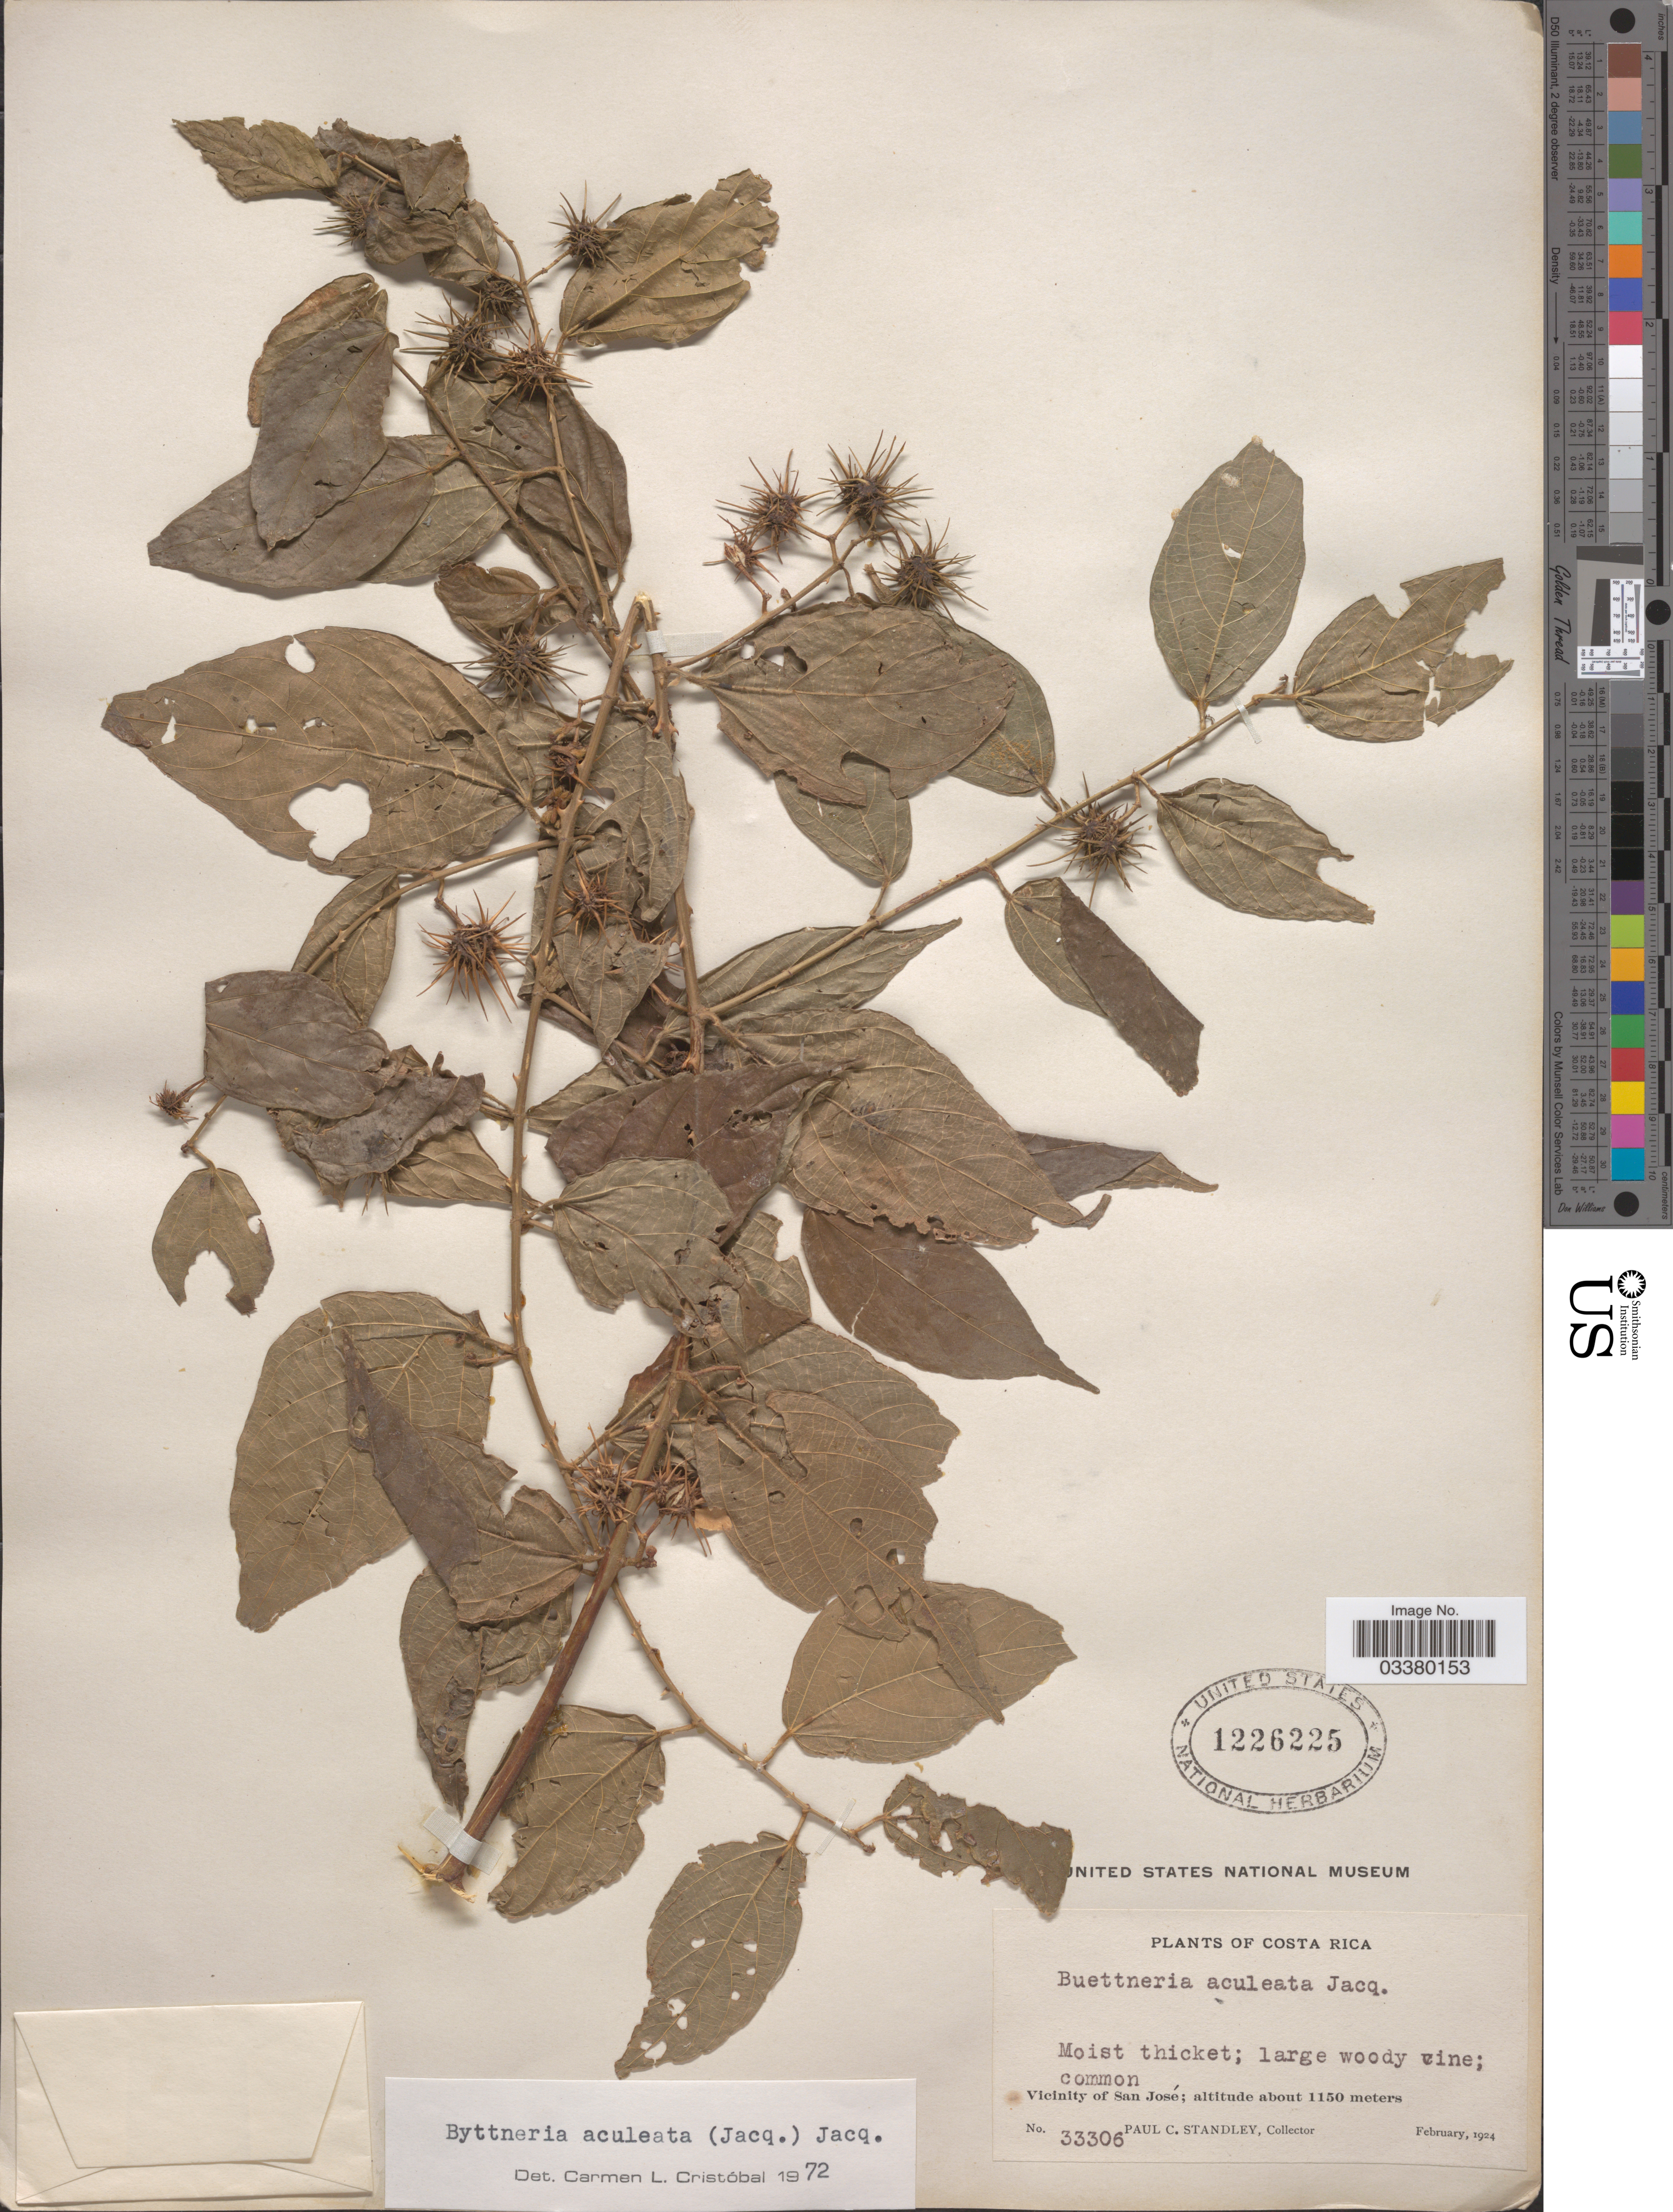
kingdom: Plantae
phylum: Tracheophyta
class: Magnoliopsida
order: Malvales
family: Malvaceae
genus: Byttneria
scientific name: Byttneria aculeata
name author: (Jacq.) Jacq.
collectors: P. C. Standley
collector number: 33306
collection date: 1924-02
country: Costa Rica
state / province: San José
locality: Vicinity of San José.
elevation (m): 1150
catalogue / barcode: US 1226225